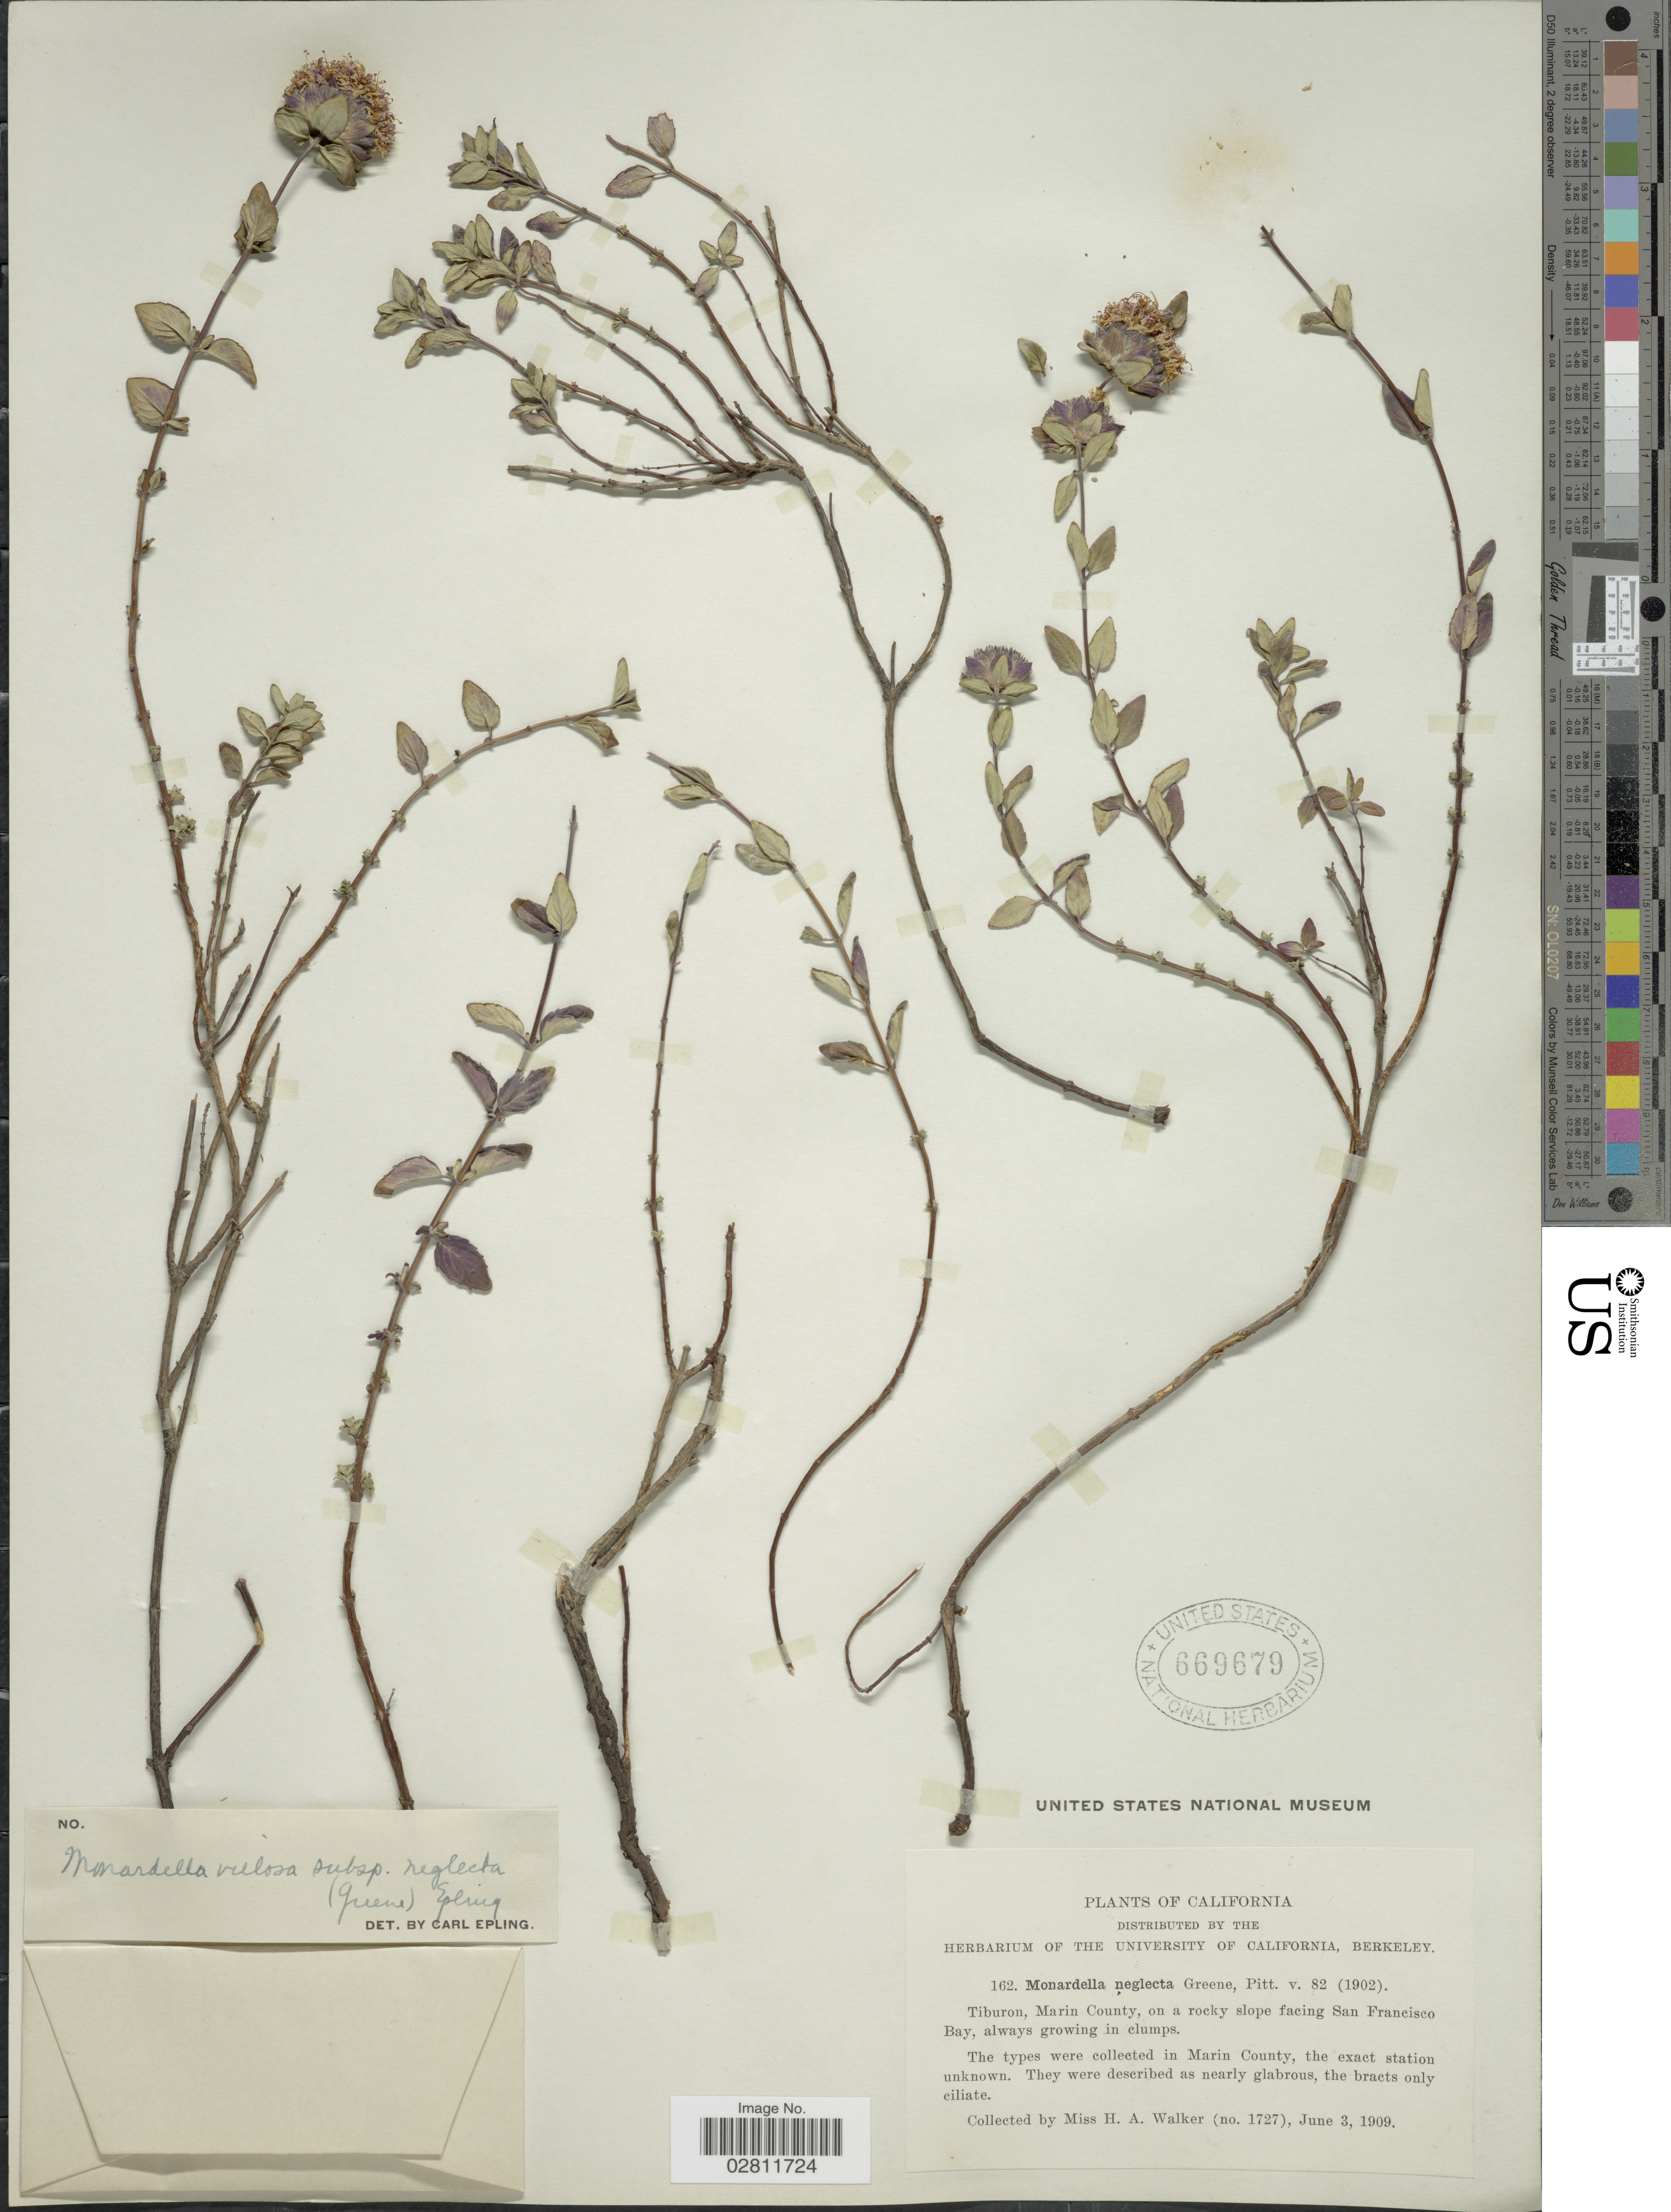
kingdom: Plantae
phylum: Tracheophyta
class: Magnoliopsida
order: Lamiales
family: Lamiaceae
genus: Monardella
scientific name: Monardella villosa subsp. neglecta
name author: (Greene) Epling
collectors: H. Walker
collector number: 1727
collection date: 1909-06-03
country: United States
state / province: California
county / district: Marin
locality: Tiburon, Marin County, on a rocky slope facing San Francisco Bay.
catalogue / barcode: US 669679